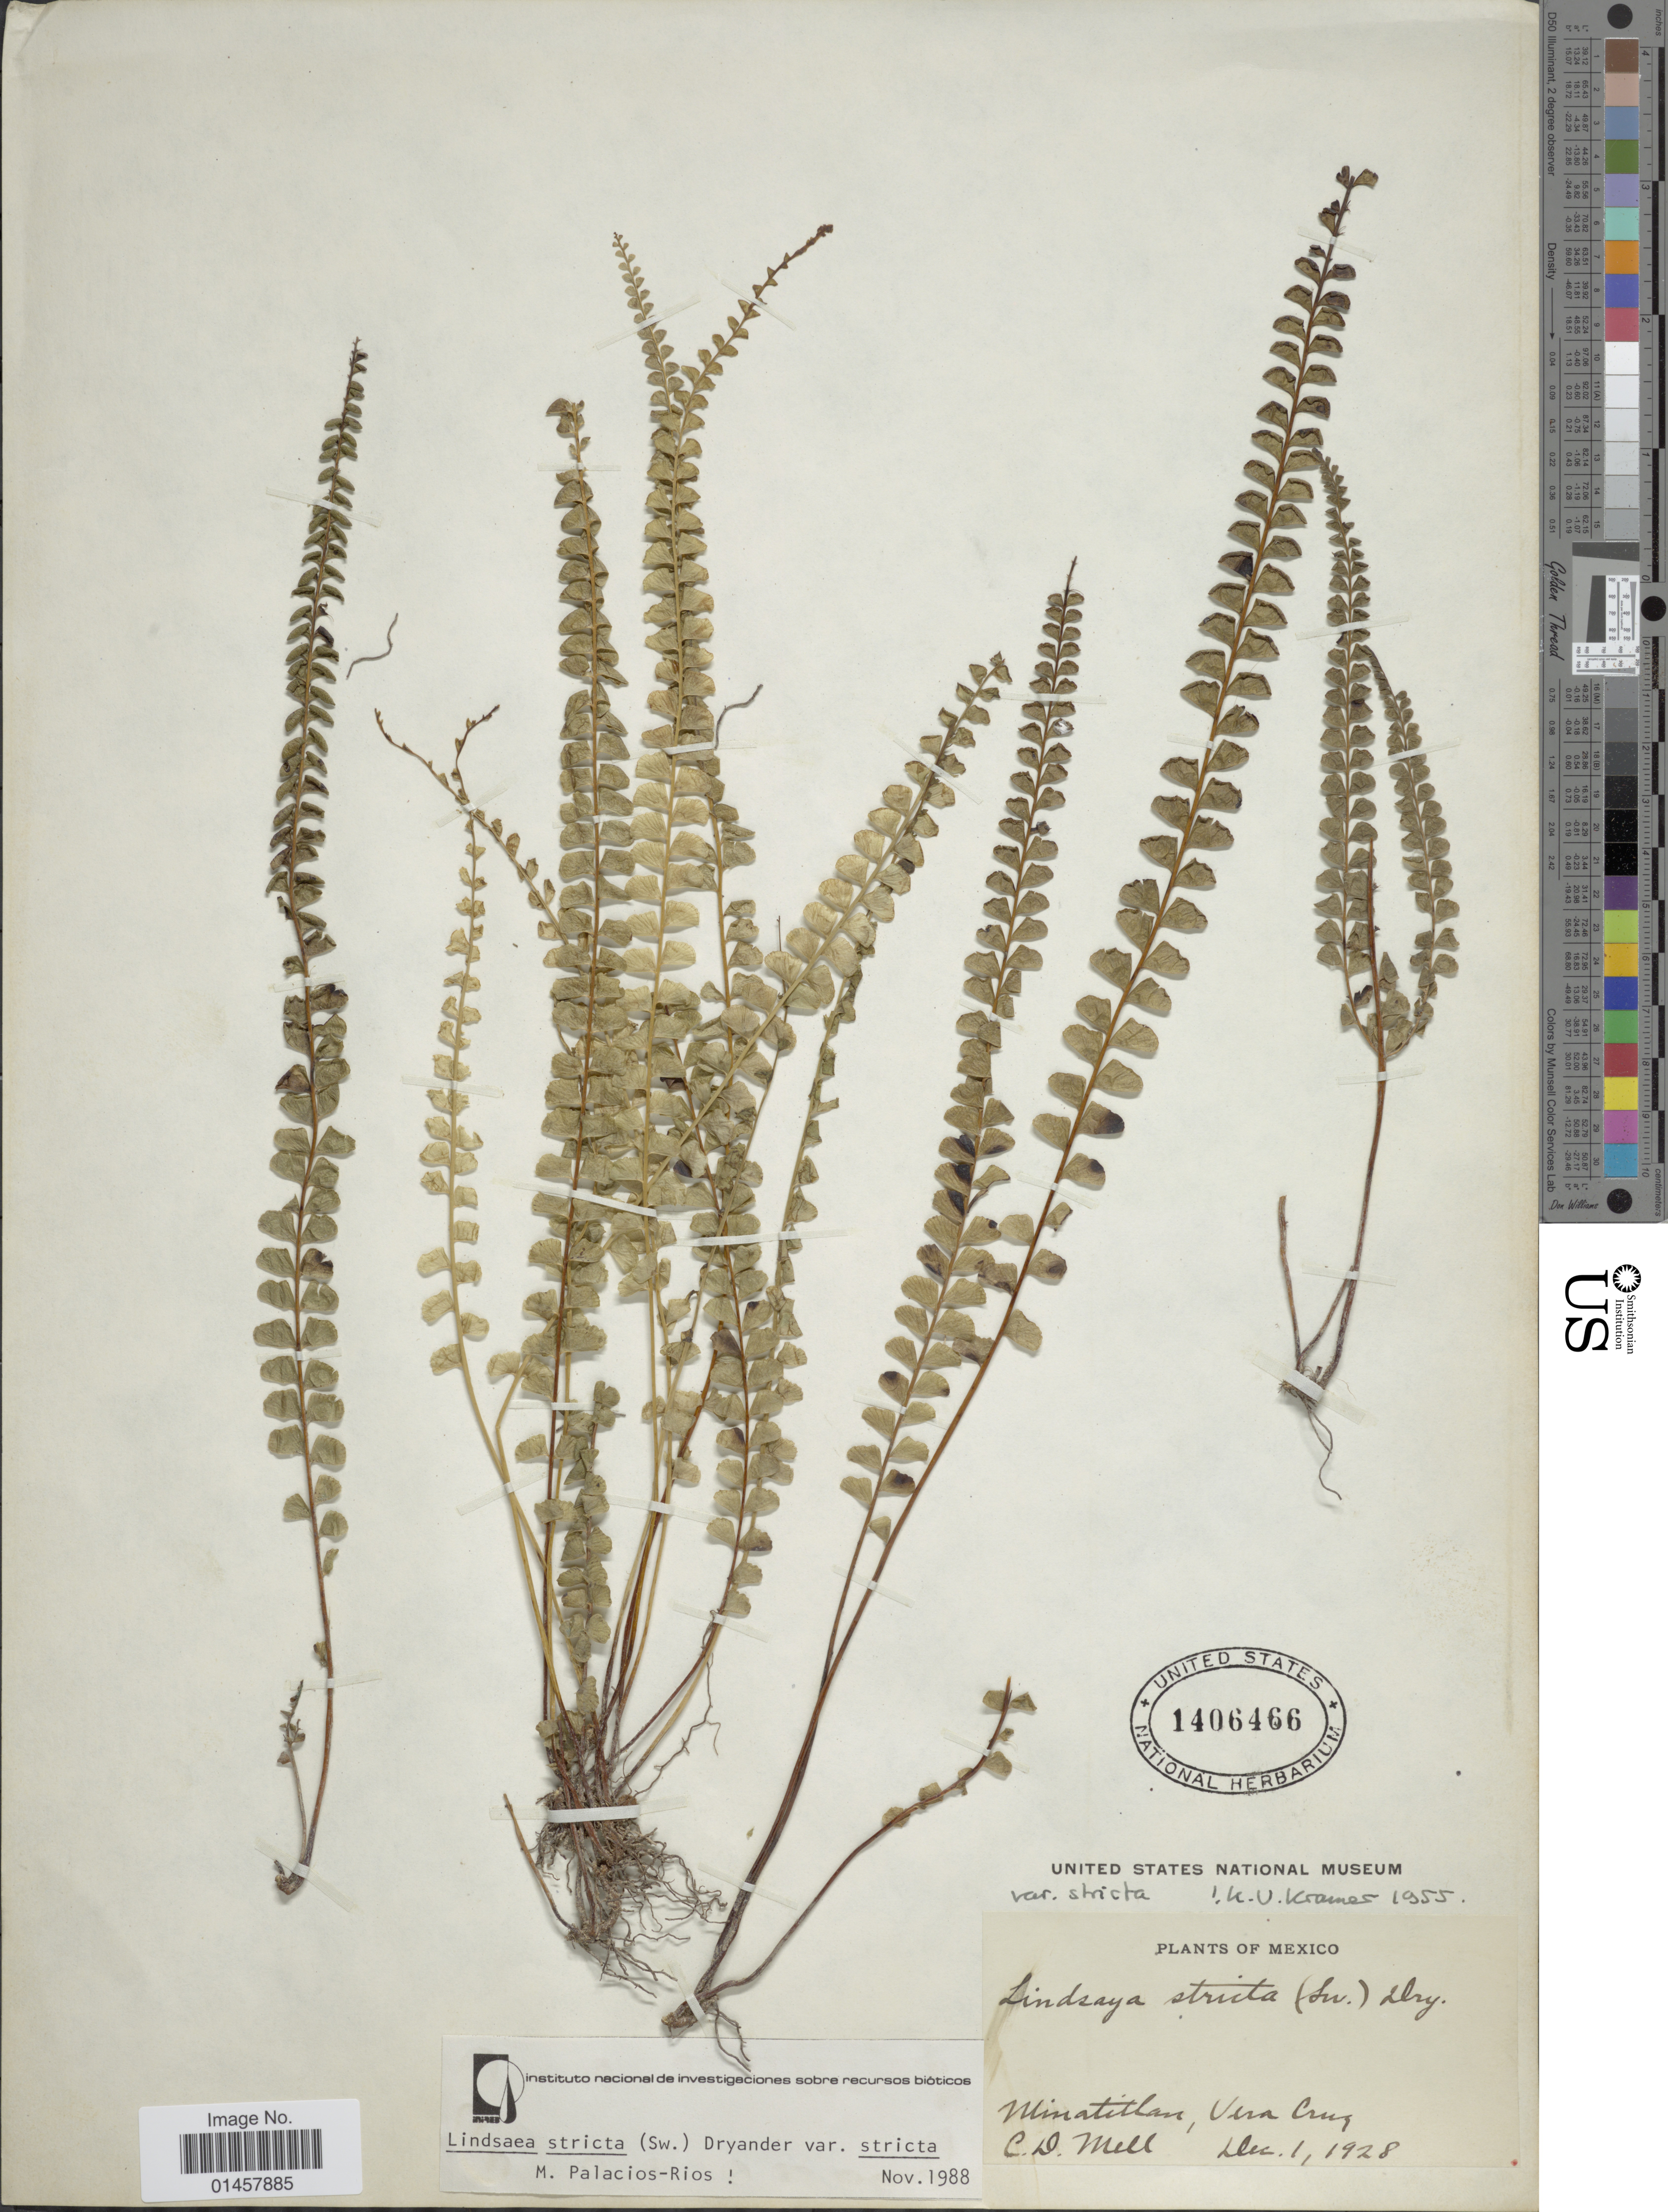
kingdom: Plantae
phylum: Tracheophyta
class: Polypodiopsida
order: Polypodiales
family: Lindsaeaceae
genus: Lindsaea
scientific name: Lindsaea stricta f. stricta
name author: (Sw.) Dryand.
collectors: C. D. Mill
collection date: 1928-12-01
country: Mexico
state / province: Veracruz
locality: Minatitlan, Vera Cruz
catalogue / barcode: US 1406466